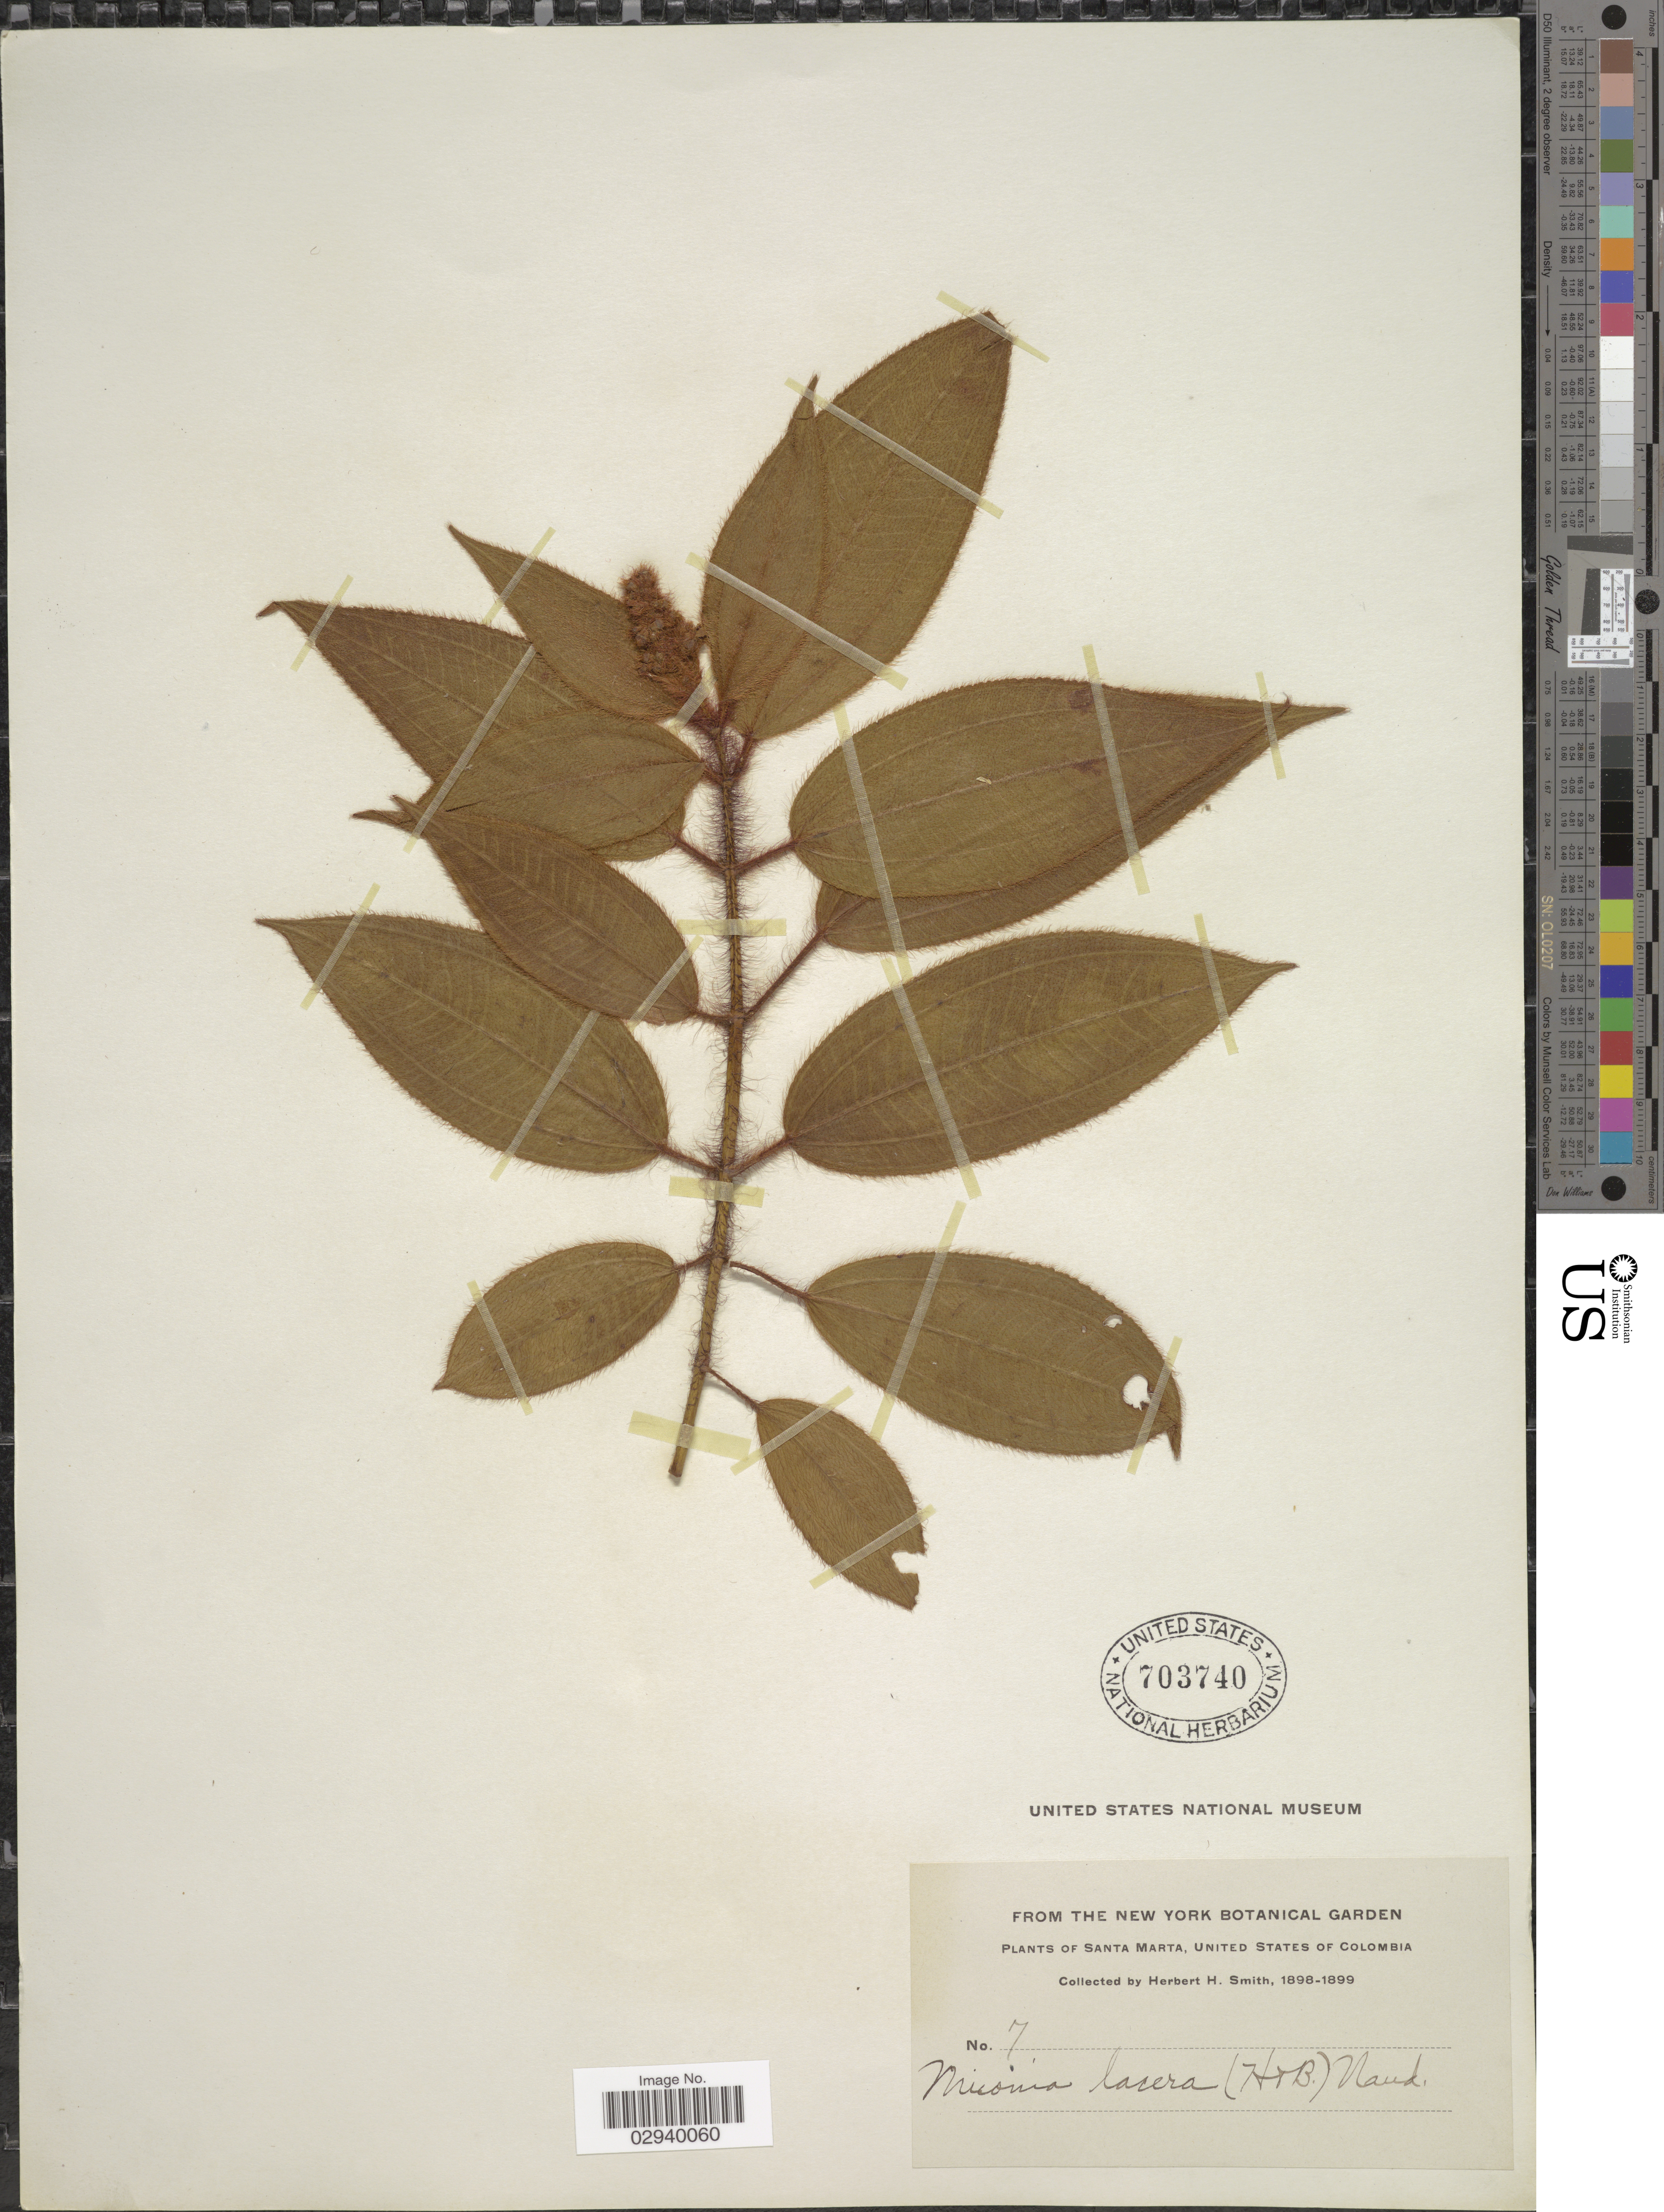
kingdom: Plantae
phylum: Tracheophyta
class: Magnoliopsida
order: Myrtales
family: Melastomataceae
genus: Miconia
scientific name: Miconia lacera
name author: (Bonpl.) Naudin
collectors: Herbert H. Smith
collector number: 7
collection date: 1898/1899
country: Colombia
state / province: Magdalena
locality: Santa Marta.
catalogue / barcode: US 703740